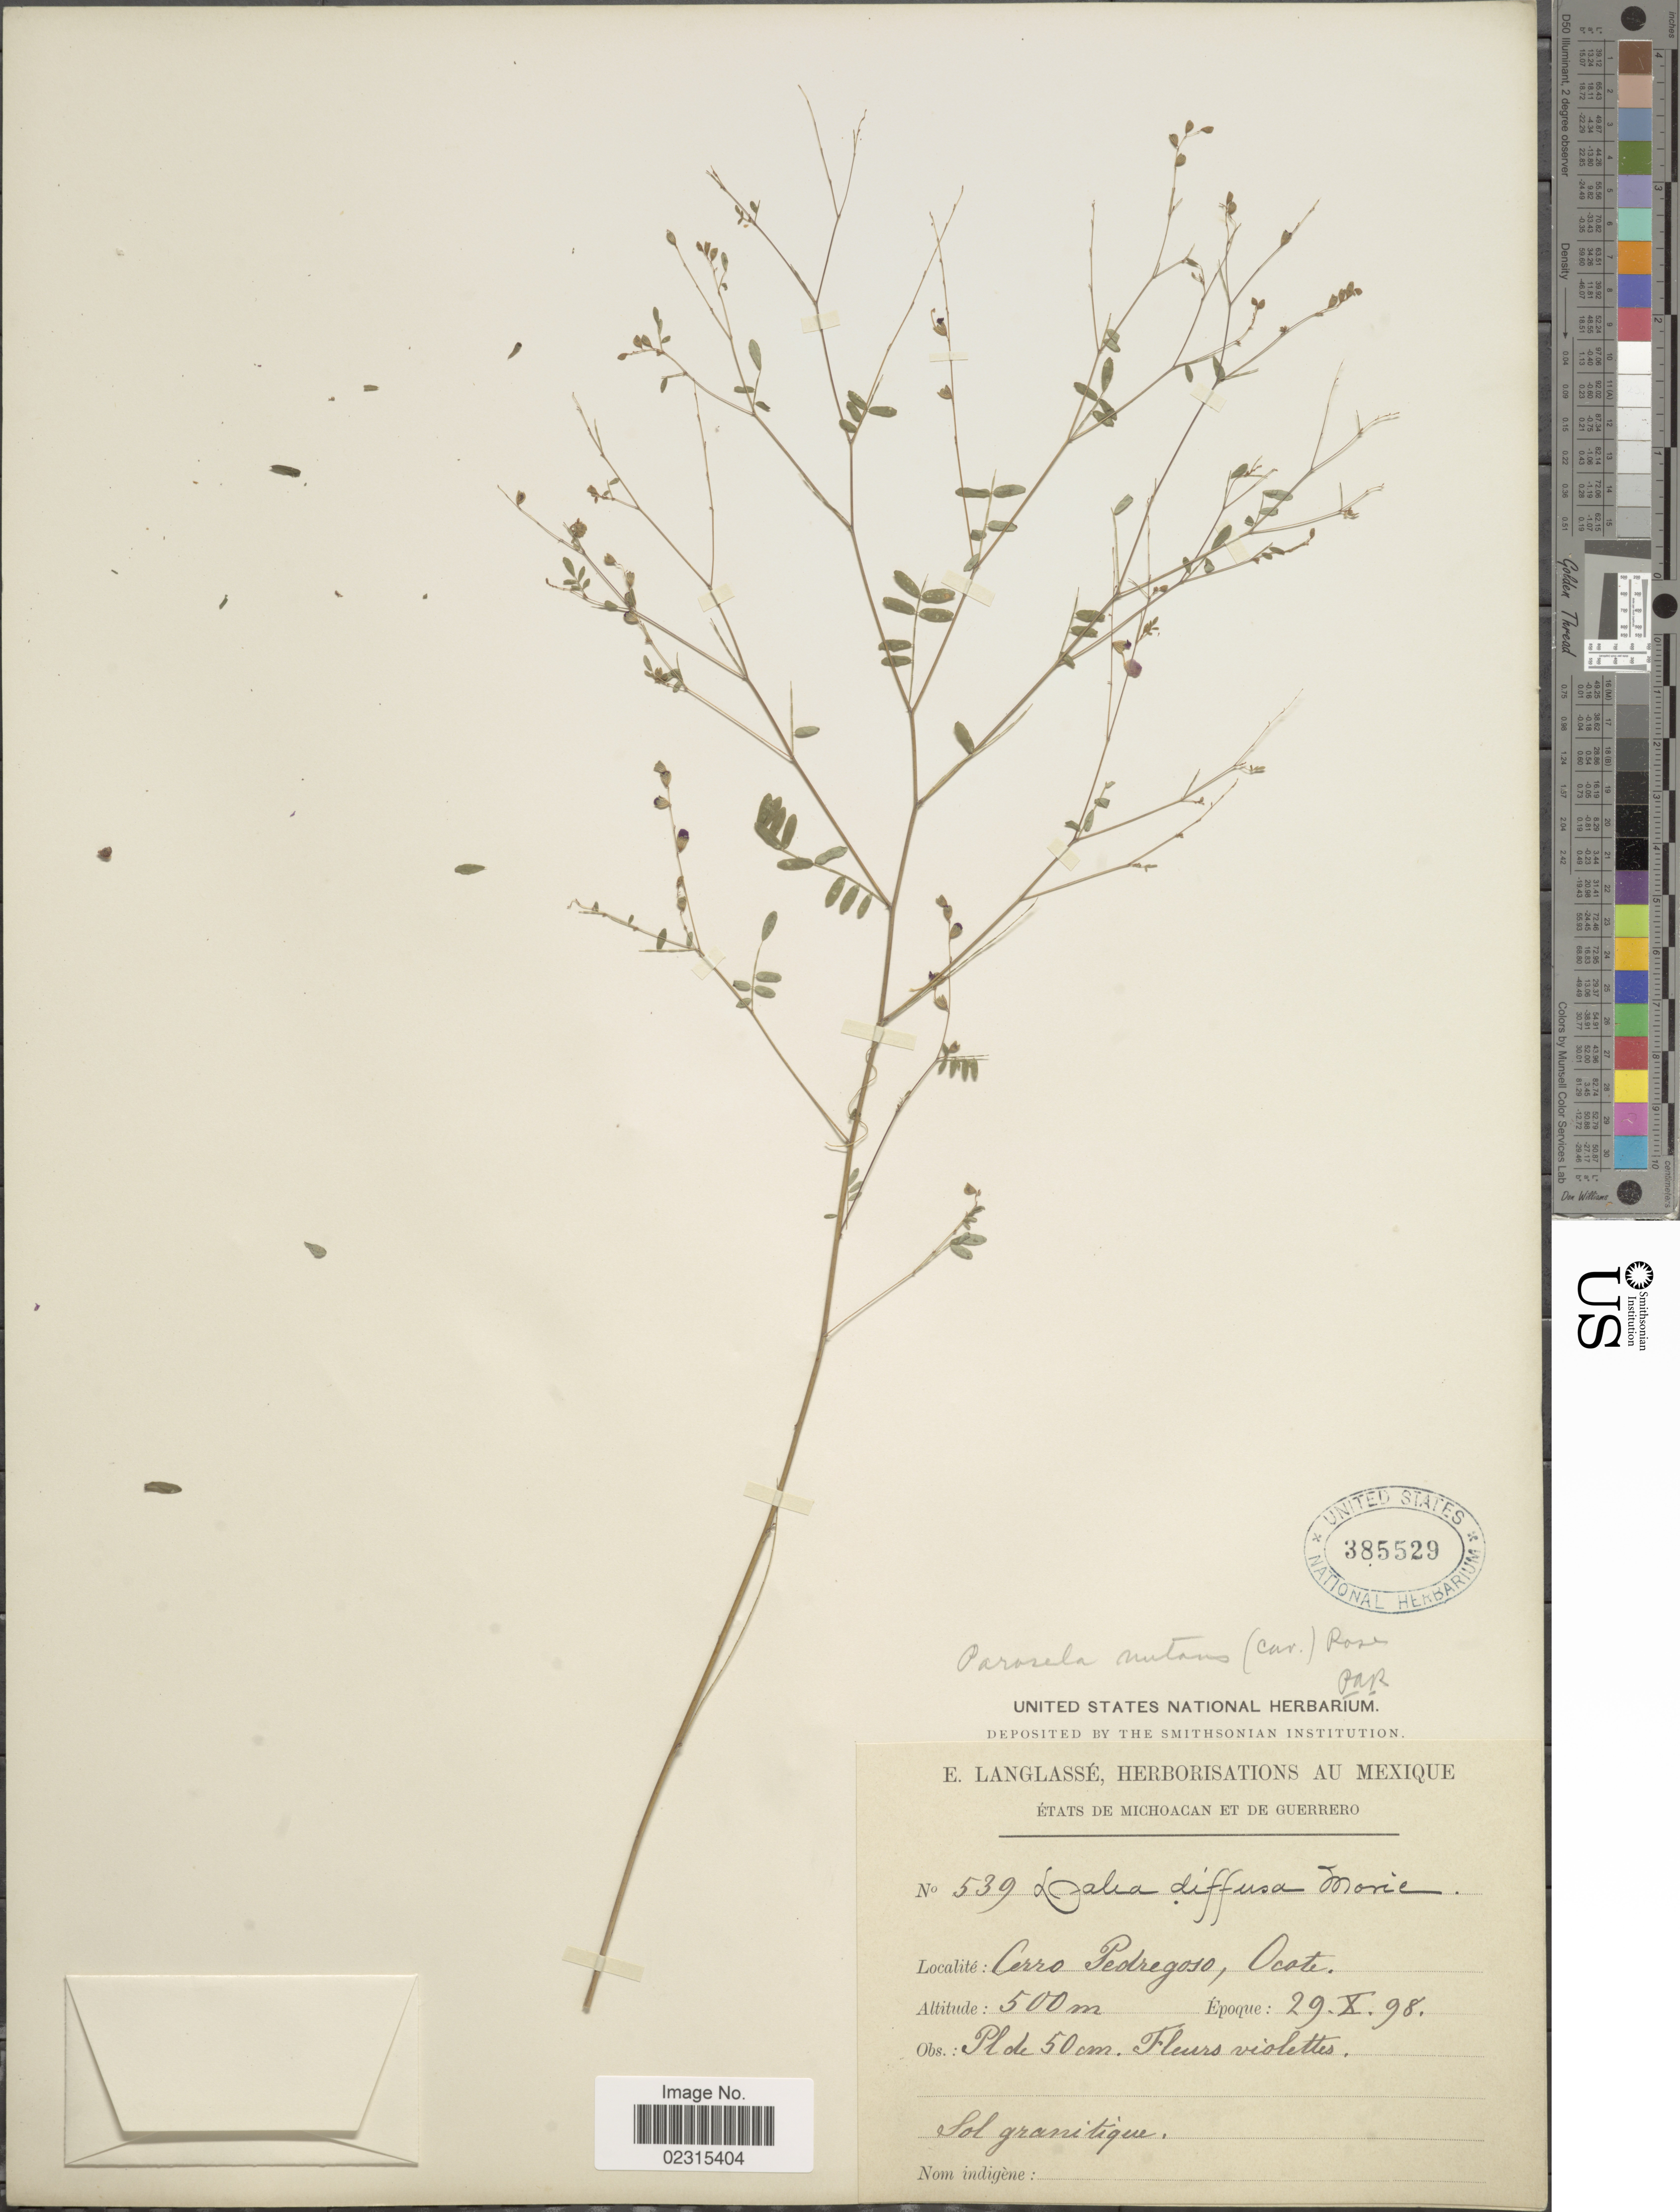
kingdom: Plantae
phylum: Tracheophyta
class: Magnoliopsida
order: Fabales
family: Fabaceae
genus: Marina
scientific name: Marina nutans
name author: (Cav.) Barneby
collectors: E. Langlassé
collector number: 539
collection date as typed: Transcribed d/m/y: 29/10/98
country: Mexico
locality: Etts de Michiacan et de Guerrero. Cerro Pedregoso, Ocote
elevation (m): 500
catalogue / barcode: US 385529